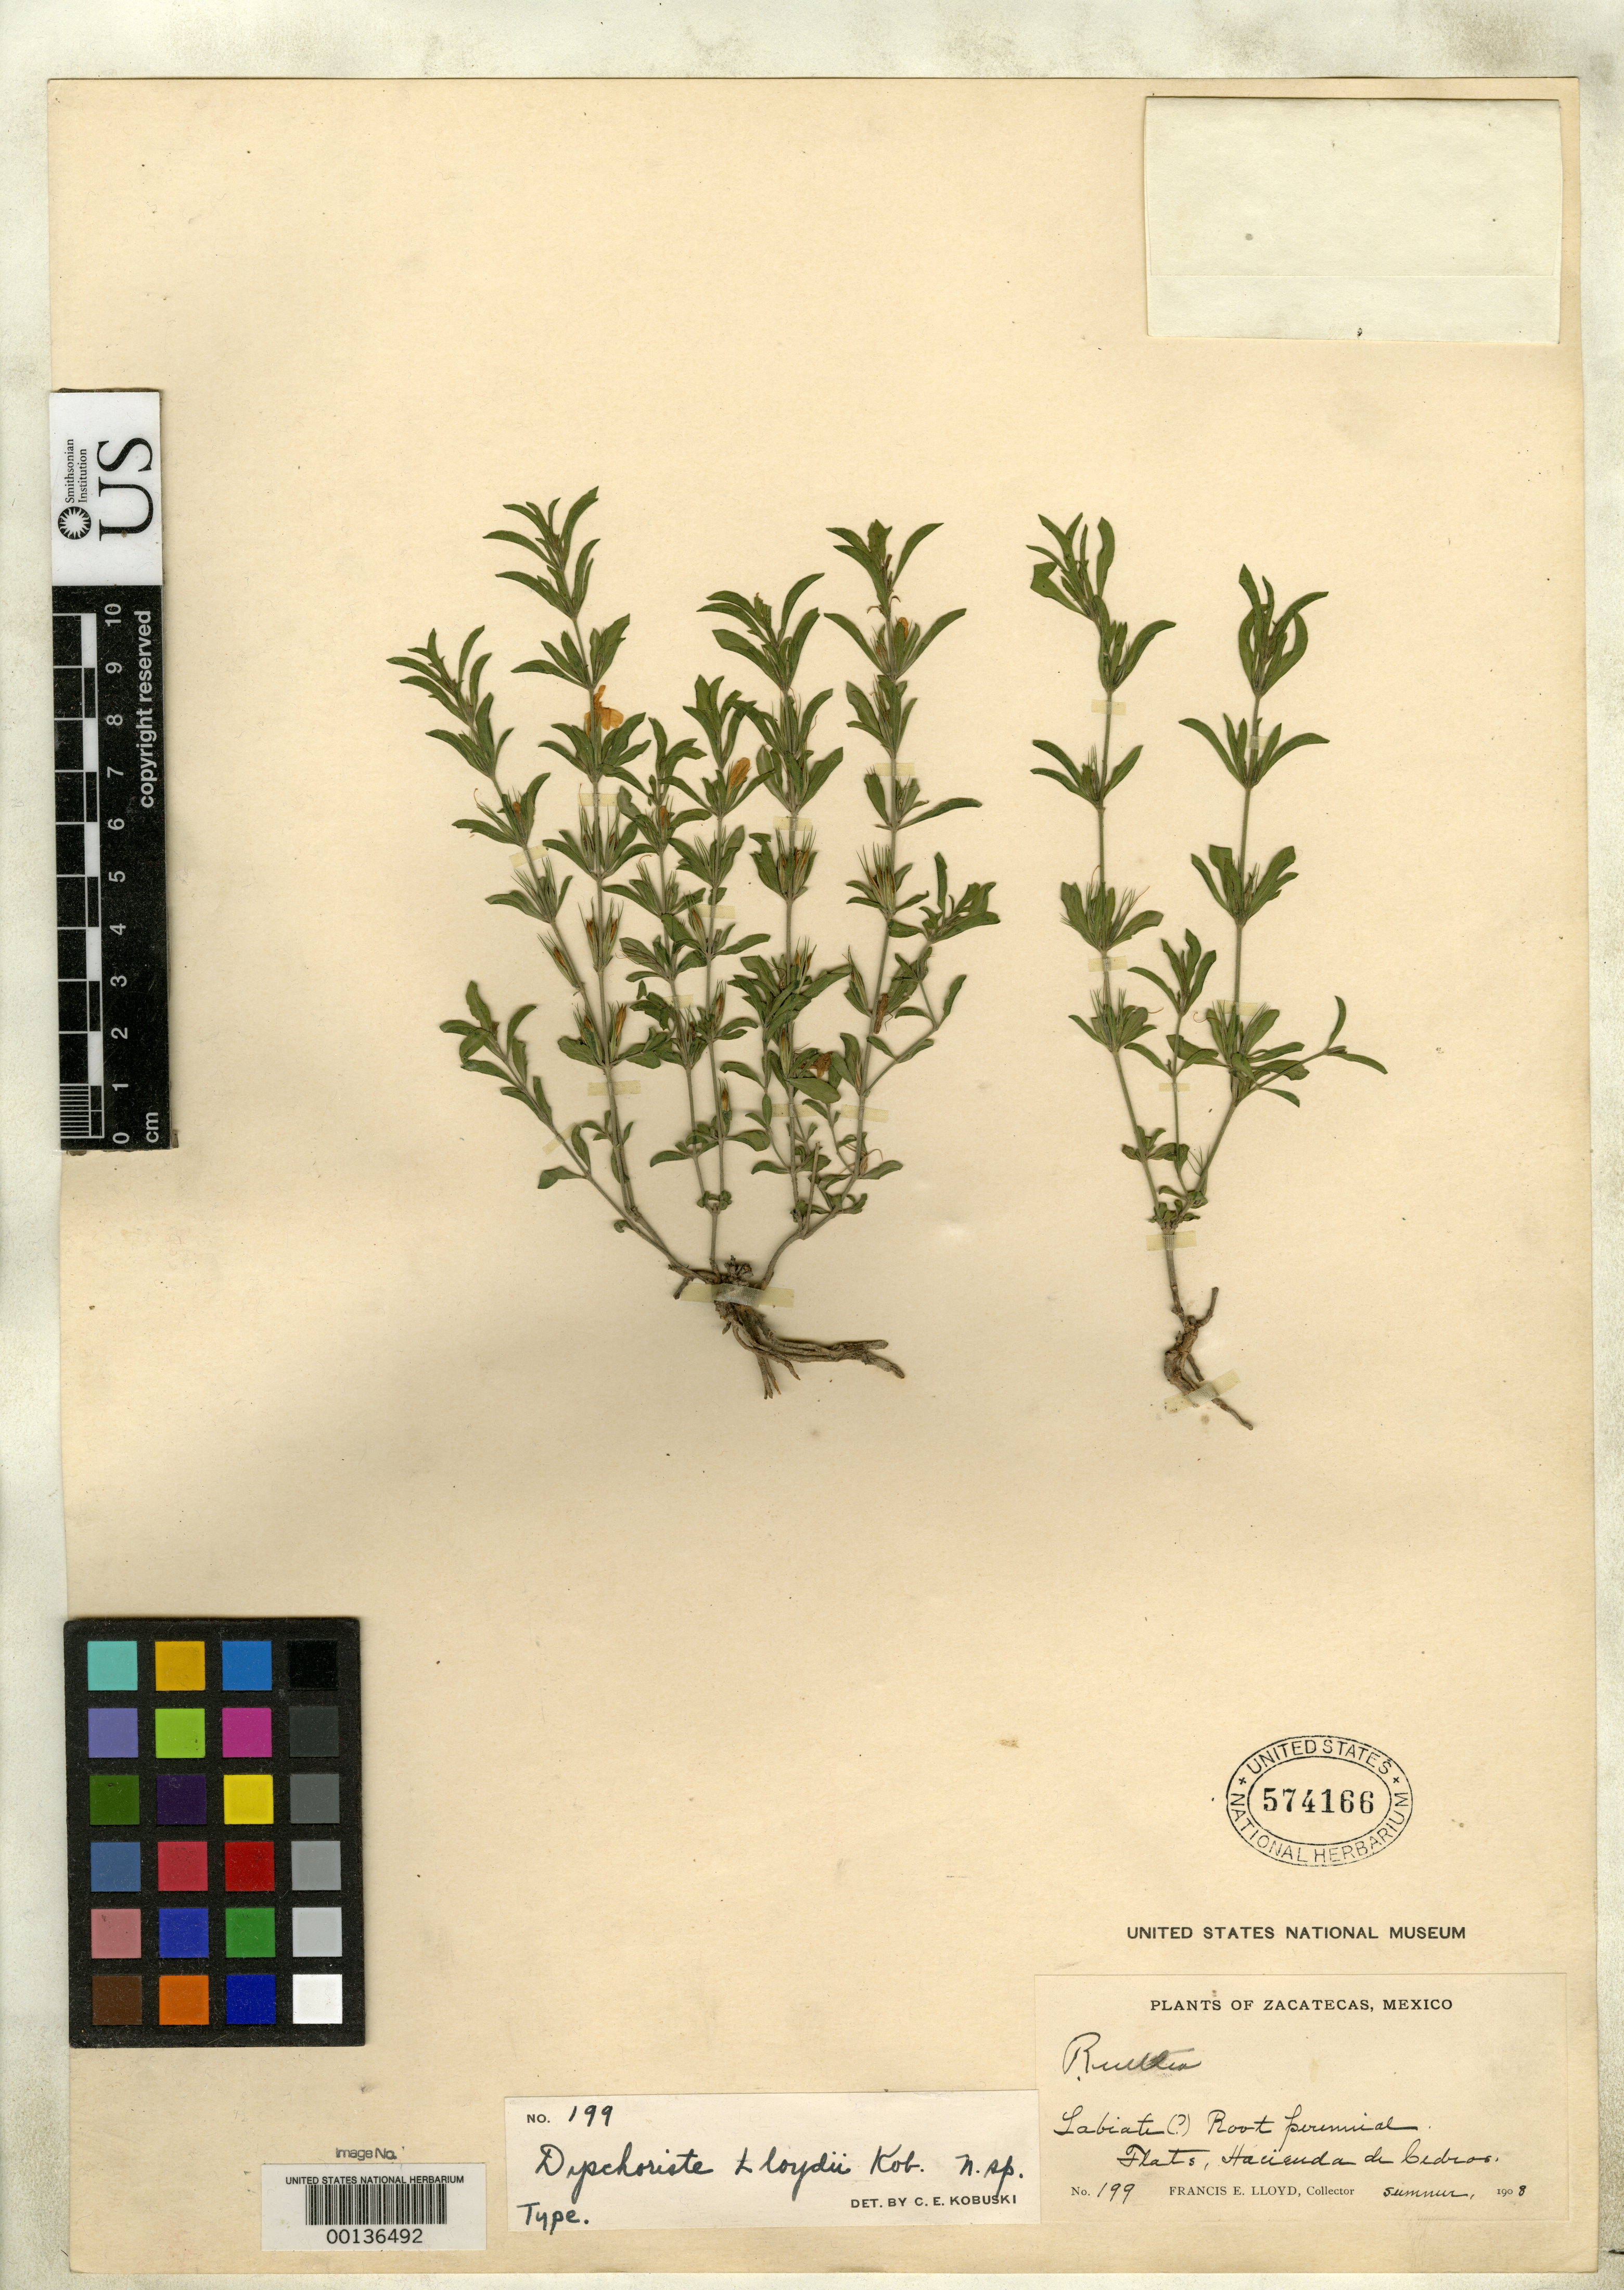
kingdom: Plantae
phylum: Tracheophyta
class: Magnoliopsida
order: Lamiales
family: Acanthaceae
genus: Dyschoriste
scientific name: Dyschoriste lloydii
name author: Kobuski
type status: Holotype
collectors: F. E. Lloyd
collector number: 199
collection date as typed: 1908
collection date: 1908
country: Mexico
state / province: Zacatecas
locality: Near Hacienda de Cedros.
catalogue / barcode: US 574166